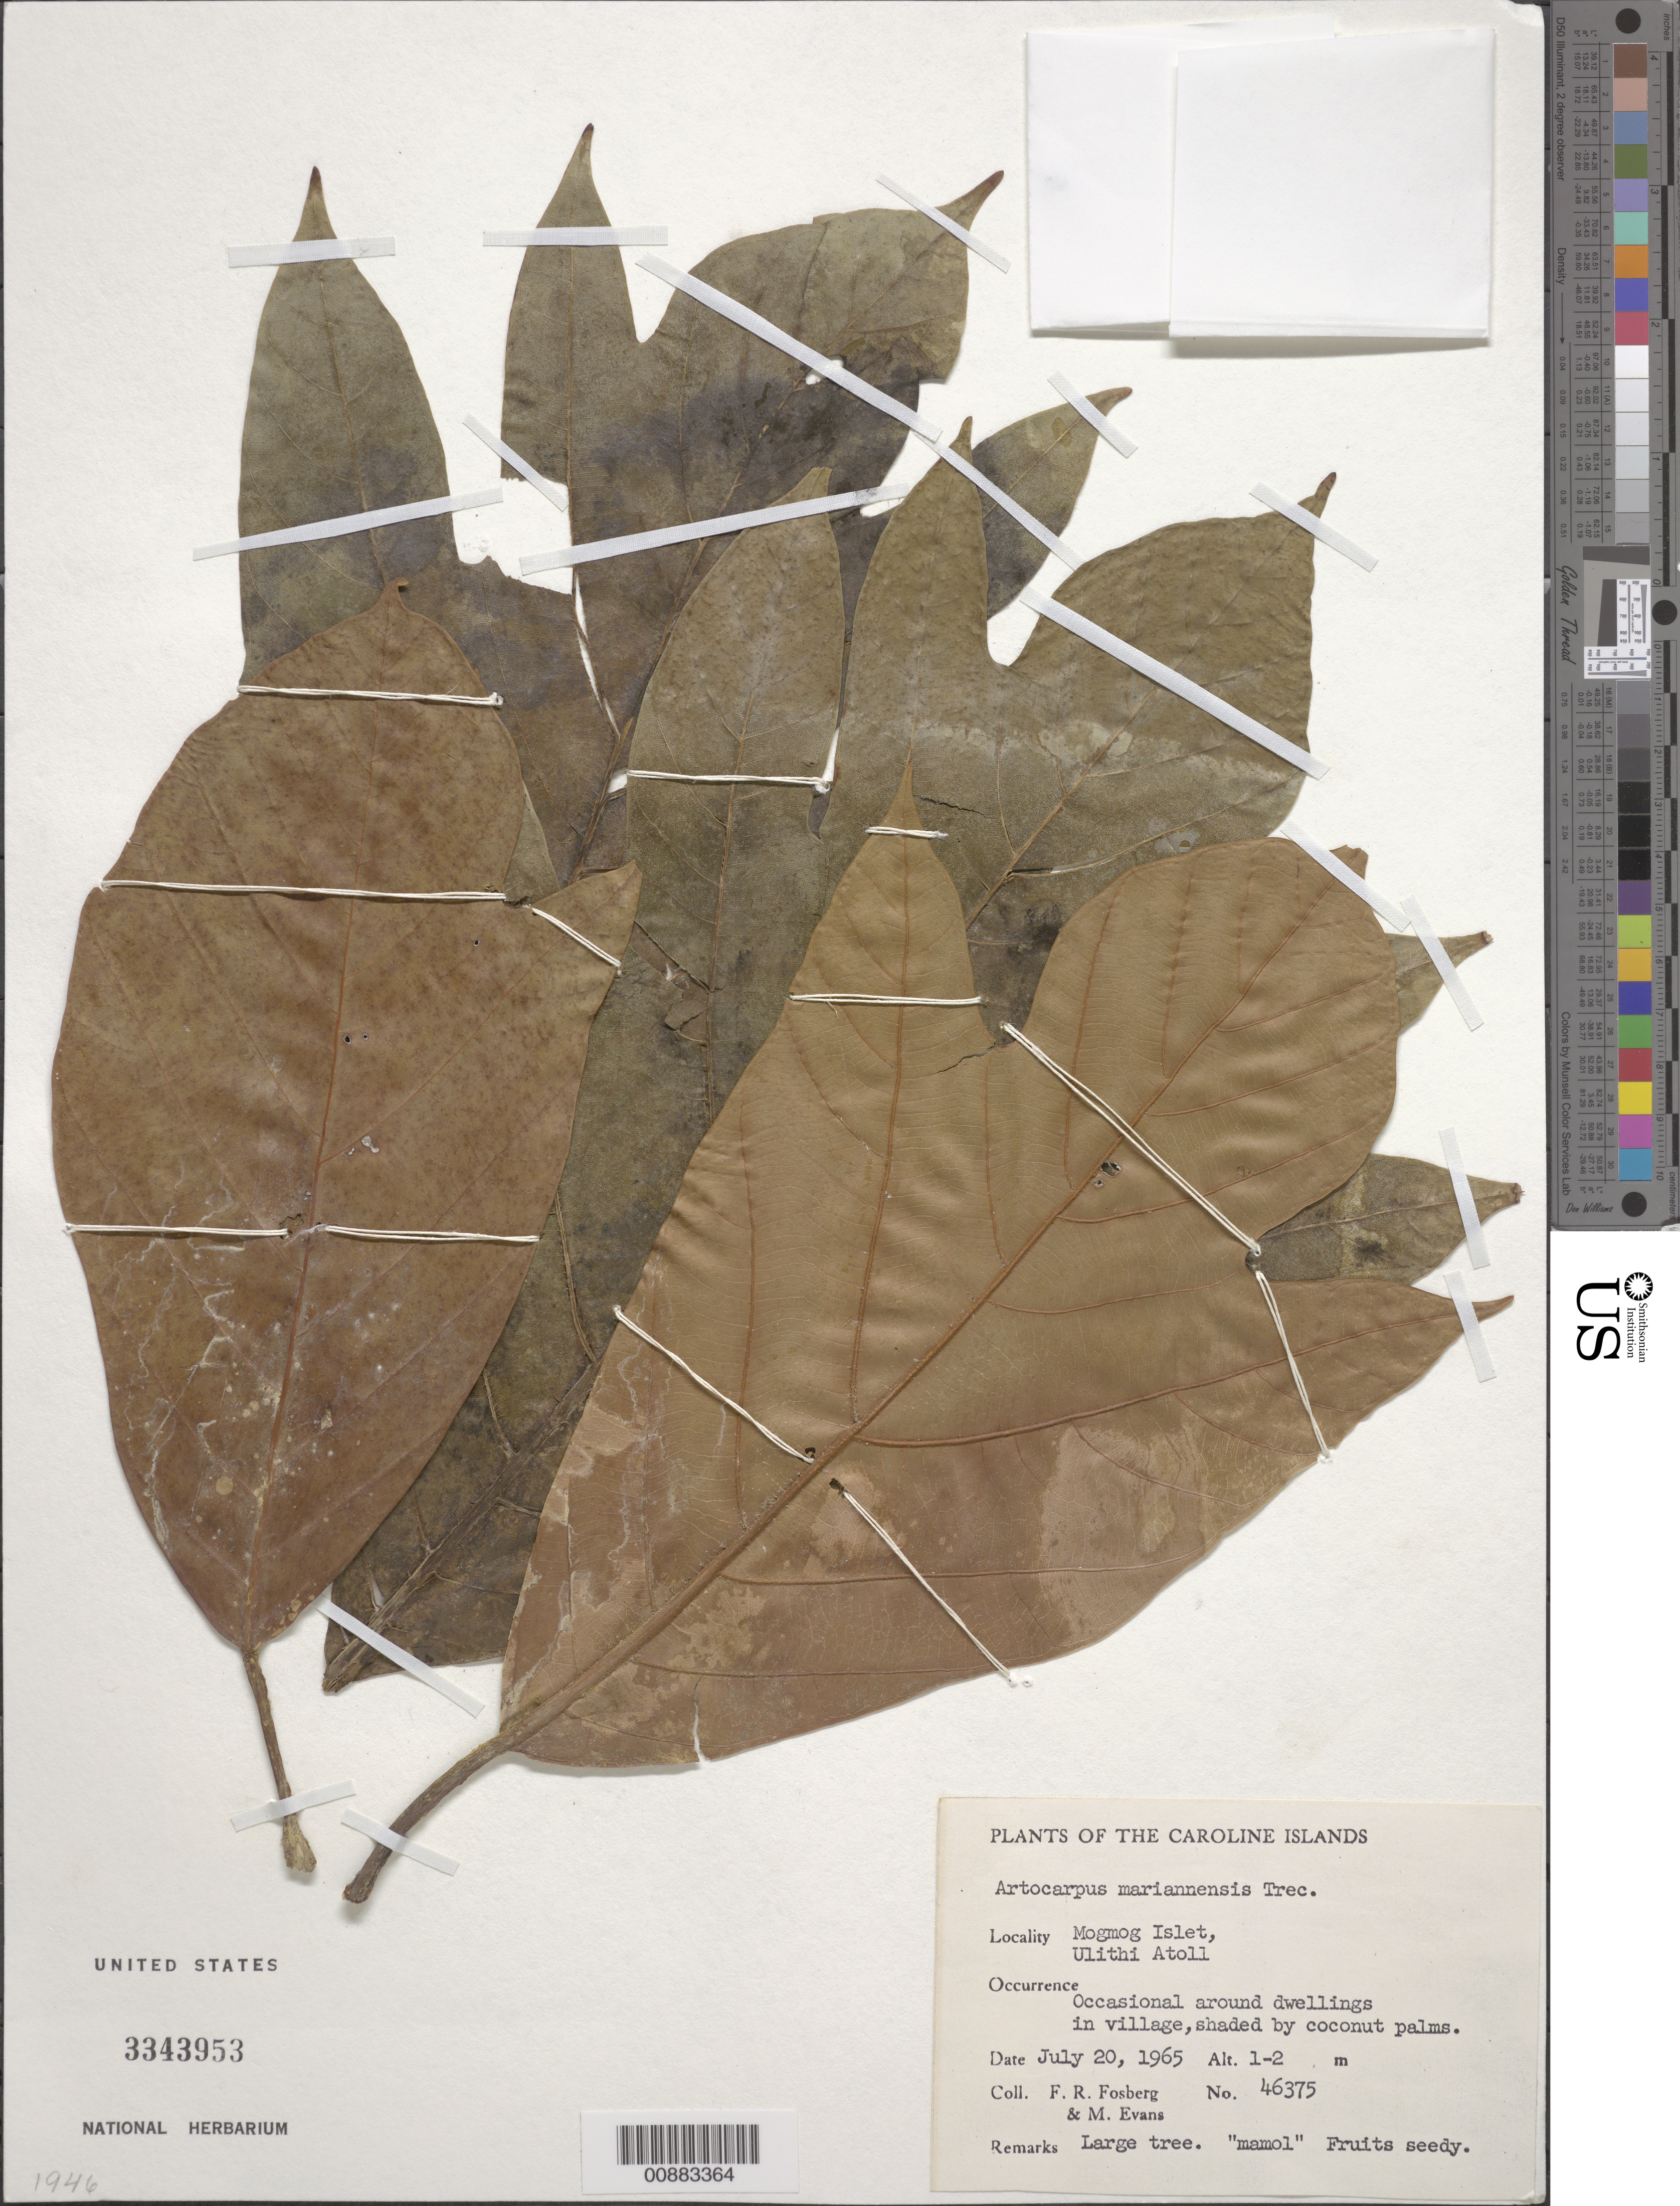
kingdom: Plantae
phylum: Tracheophyta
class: Magnoliopsida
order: Rosales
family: Moraceae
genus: Artocarpus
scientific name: Artocarpus mariannensis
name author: Trécul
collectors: F. R. Fosberg & V. Evans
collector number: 46375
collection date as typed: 20 Jul 1965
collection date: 1965-07-20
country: Micronesia, Federated States of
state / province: Yap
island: Ulithi Atoll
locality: Moogmog Islet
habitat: Occasional around dwellings in village, shaded by coconut palms.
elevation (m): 1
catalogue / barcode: US 3343953